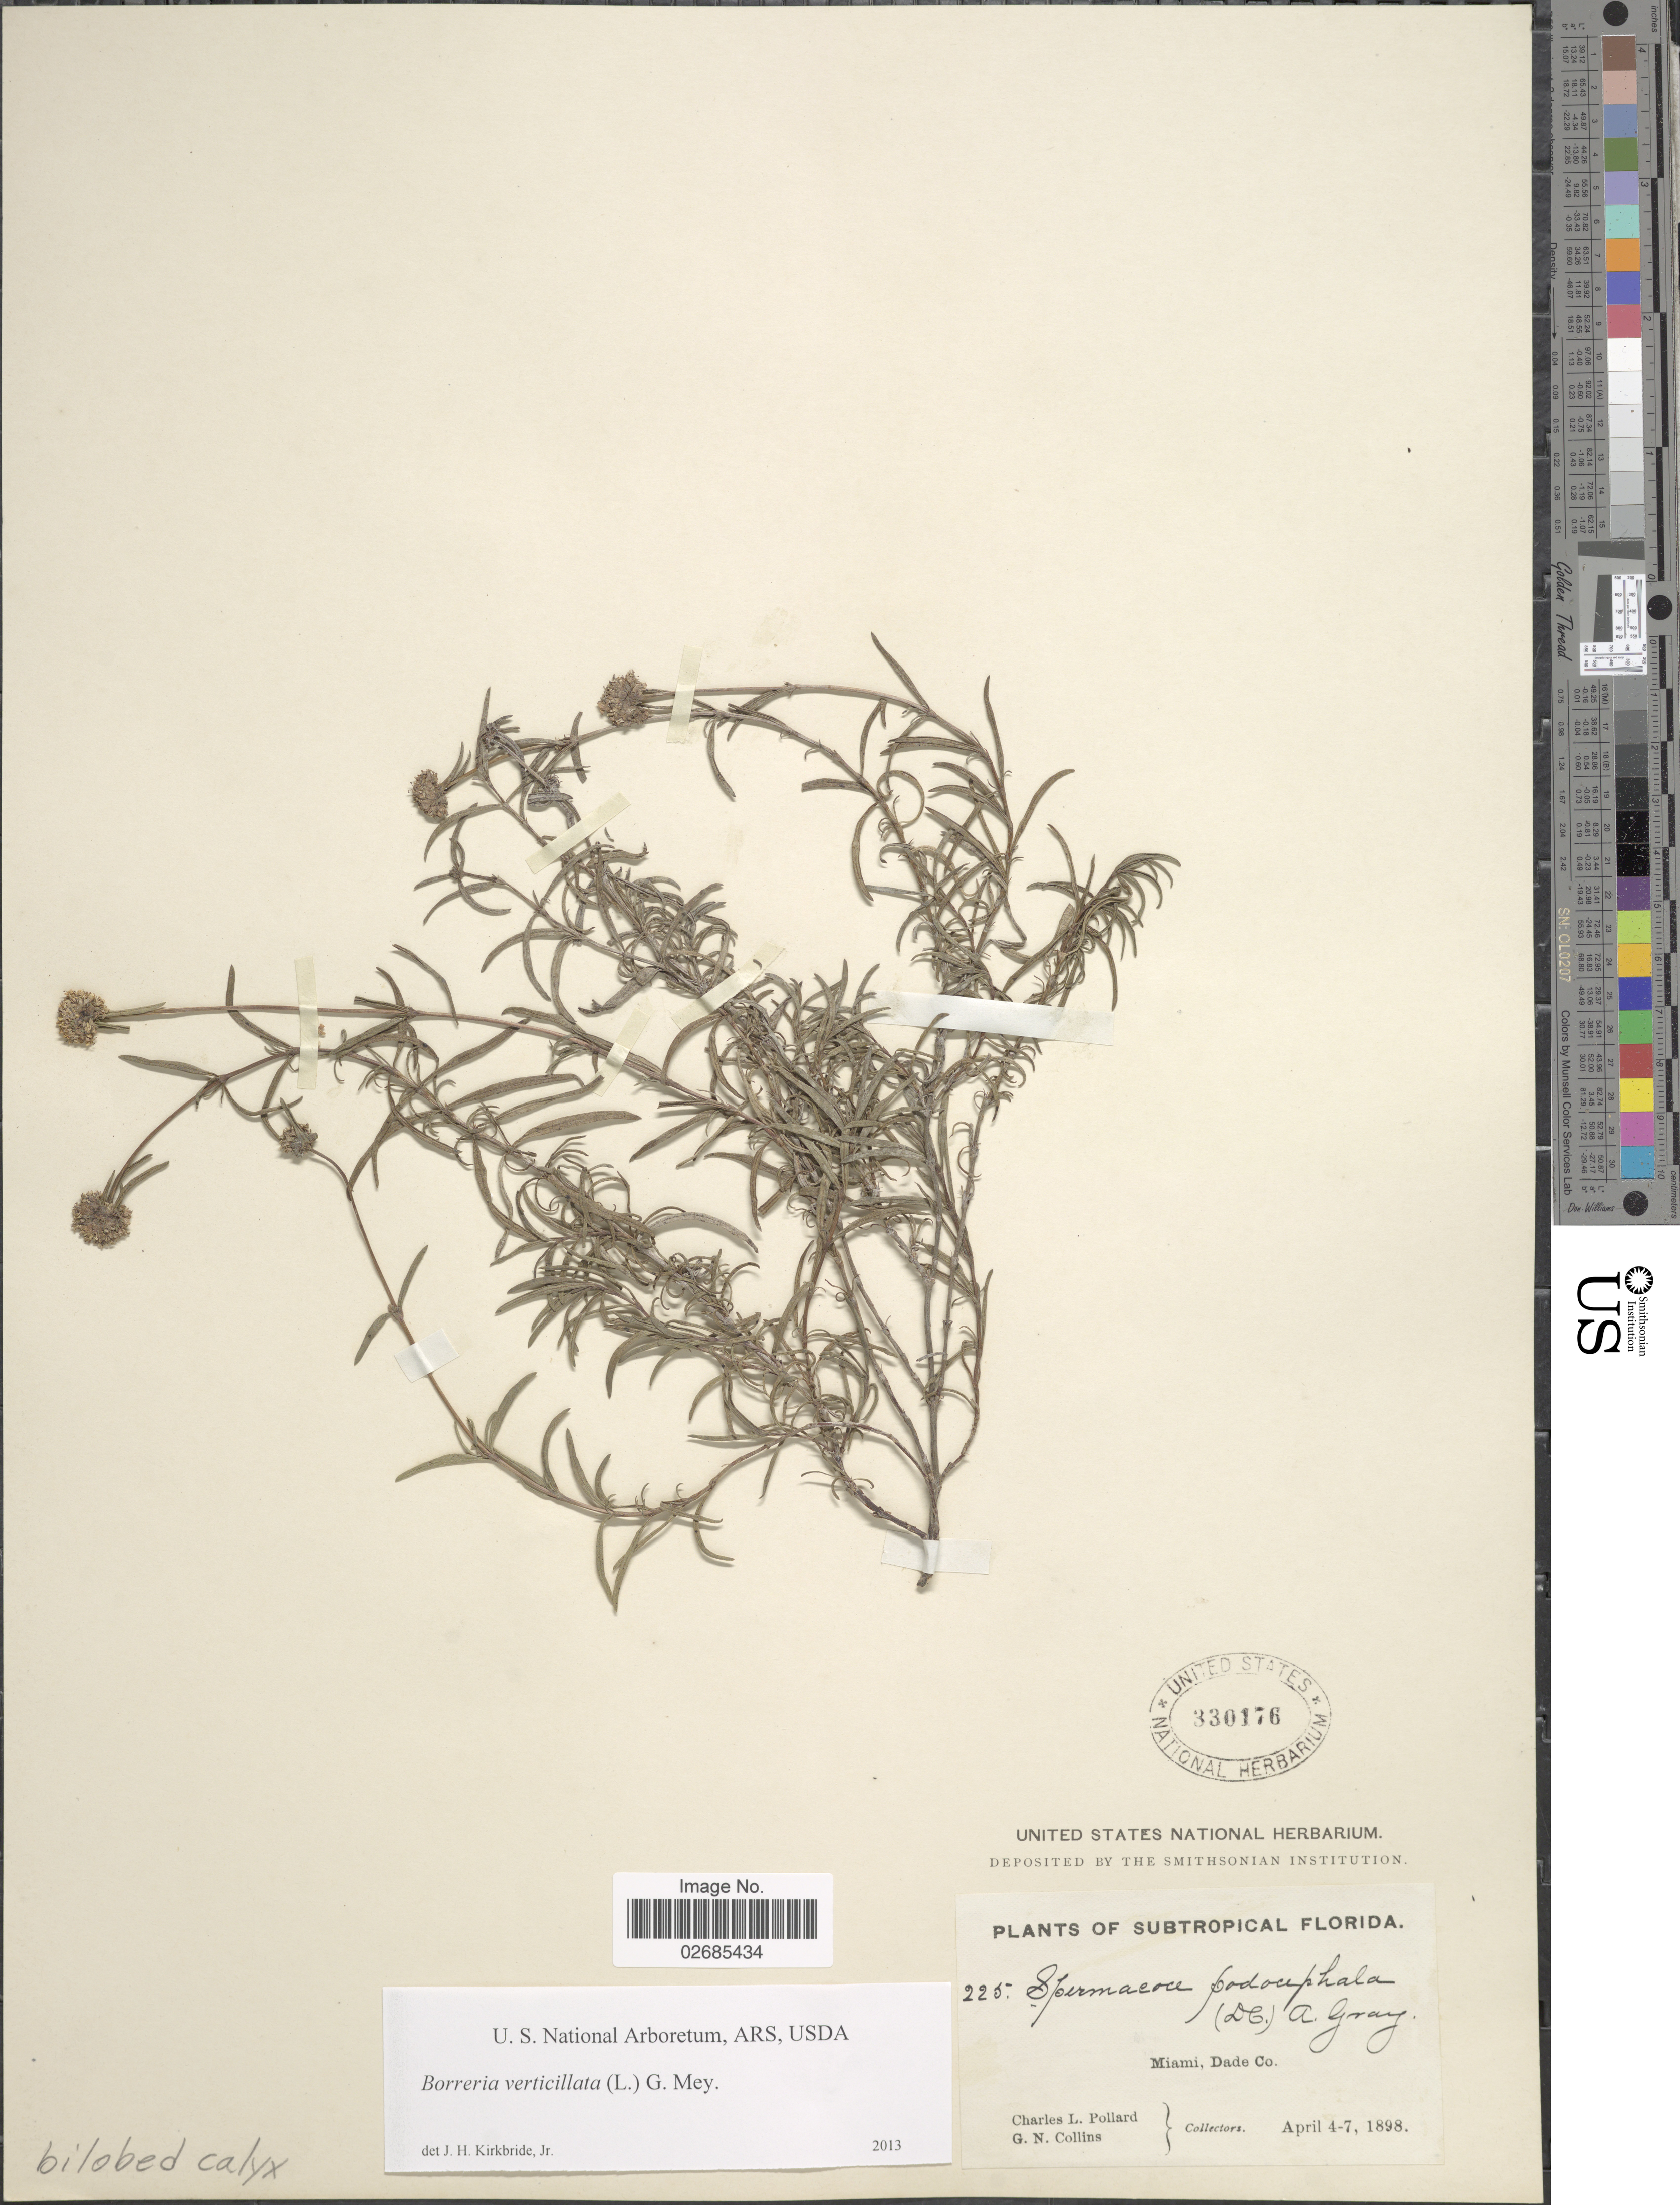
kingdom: Plantae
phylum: Tracheophyta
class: Magnoliopsida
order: Gentianales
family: Rubiaceae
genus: Borreria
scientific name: Borreria verticillata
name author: (L.) G. Mey.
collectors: C. L. Pollard & G. Collins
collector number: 225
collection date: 1898-04-04/1898-04-07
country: United States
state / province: Florida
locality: Subtropical Florida. Miami, Dade Co.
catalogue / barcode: US 330176